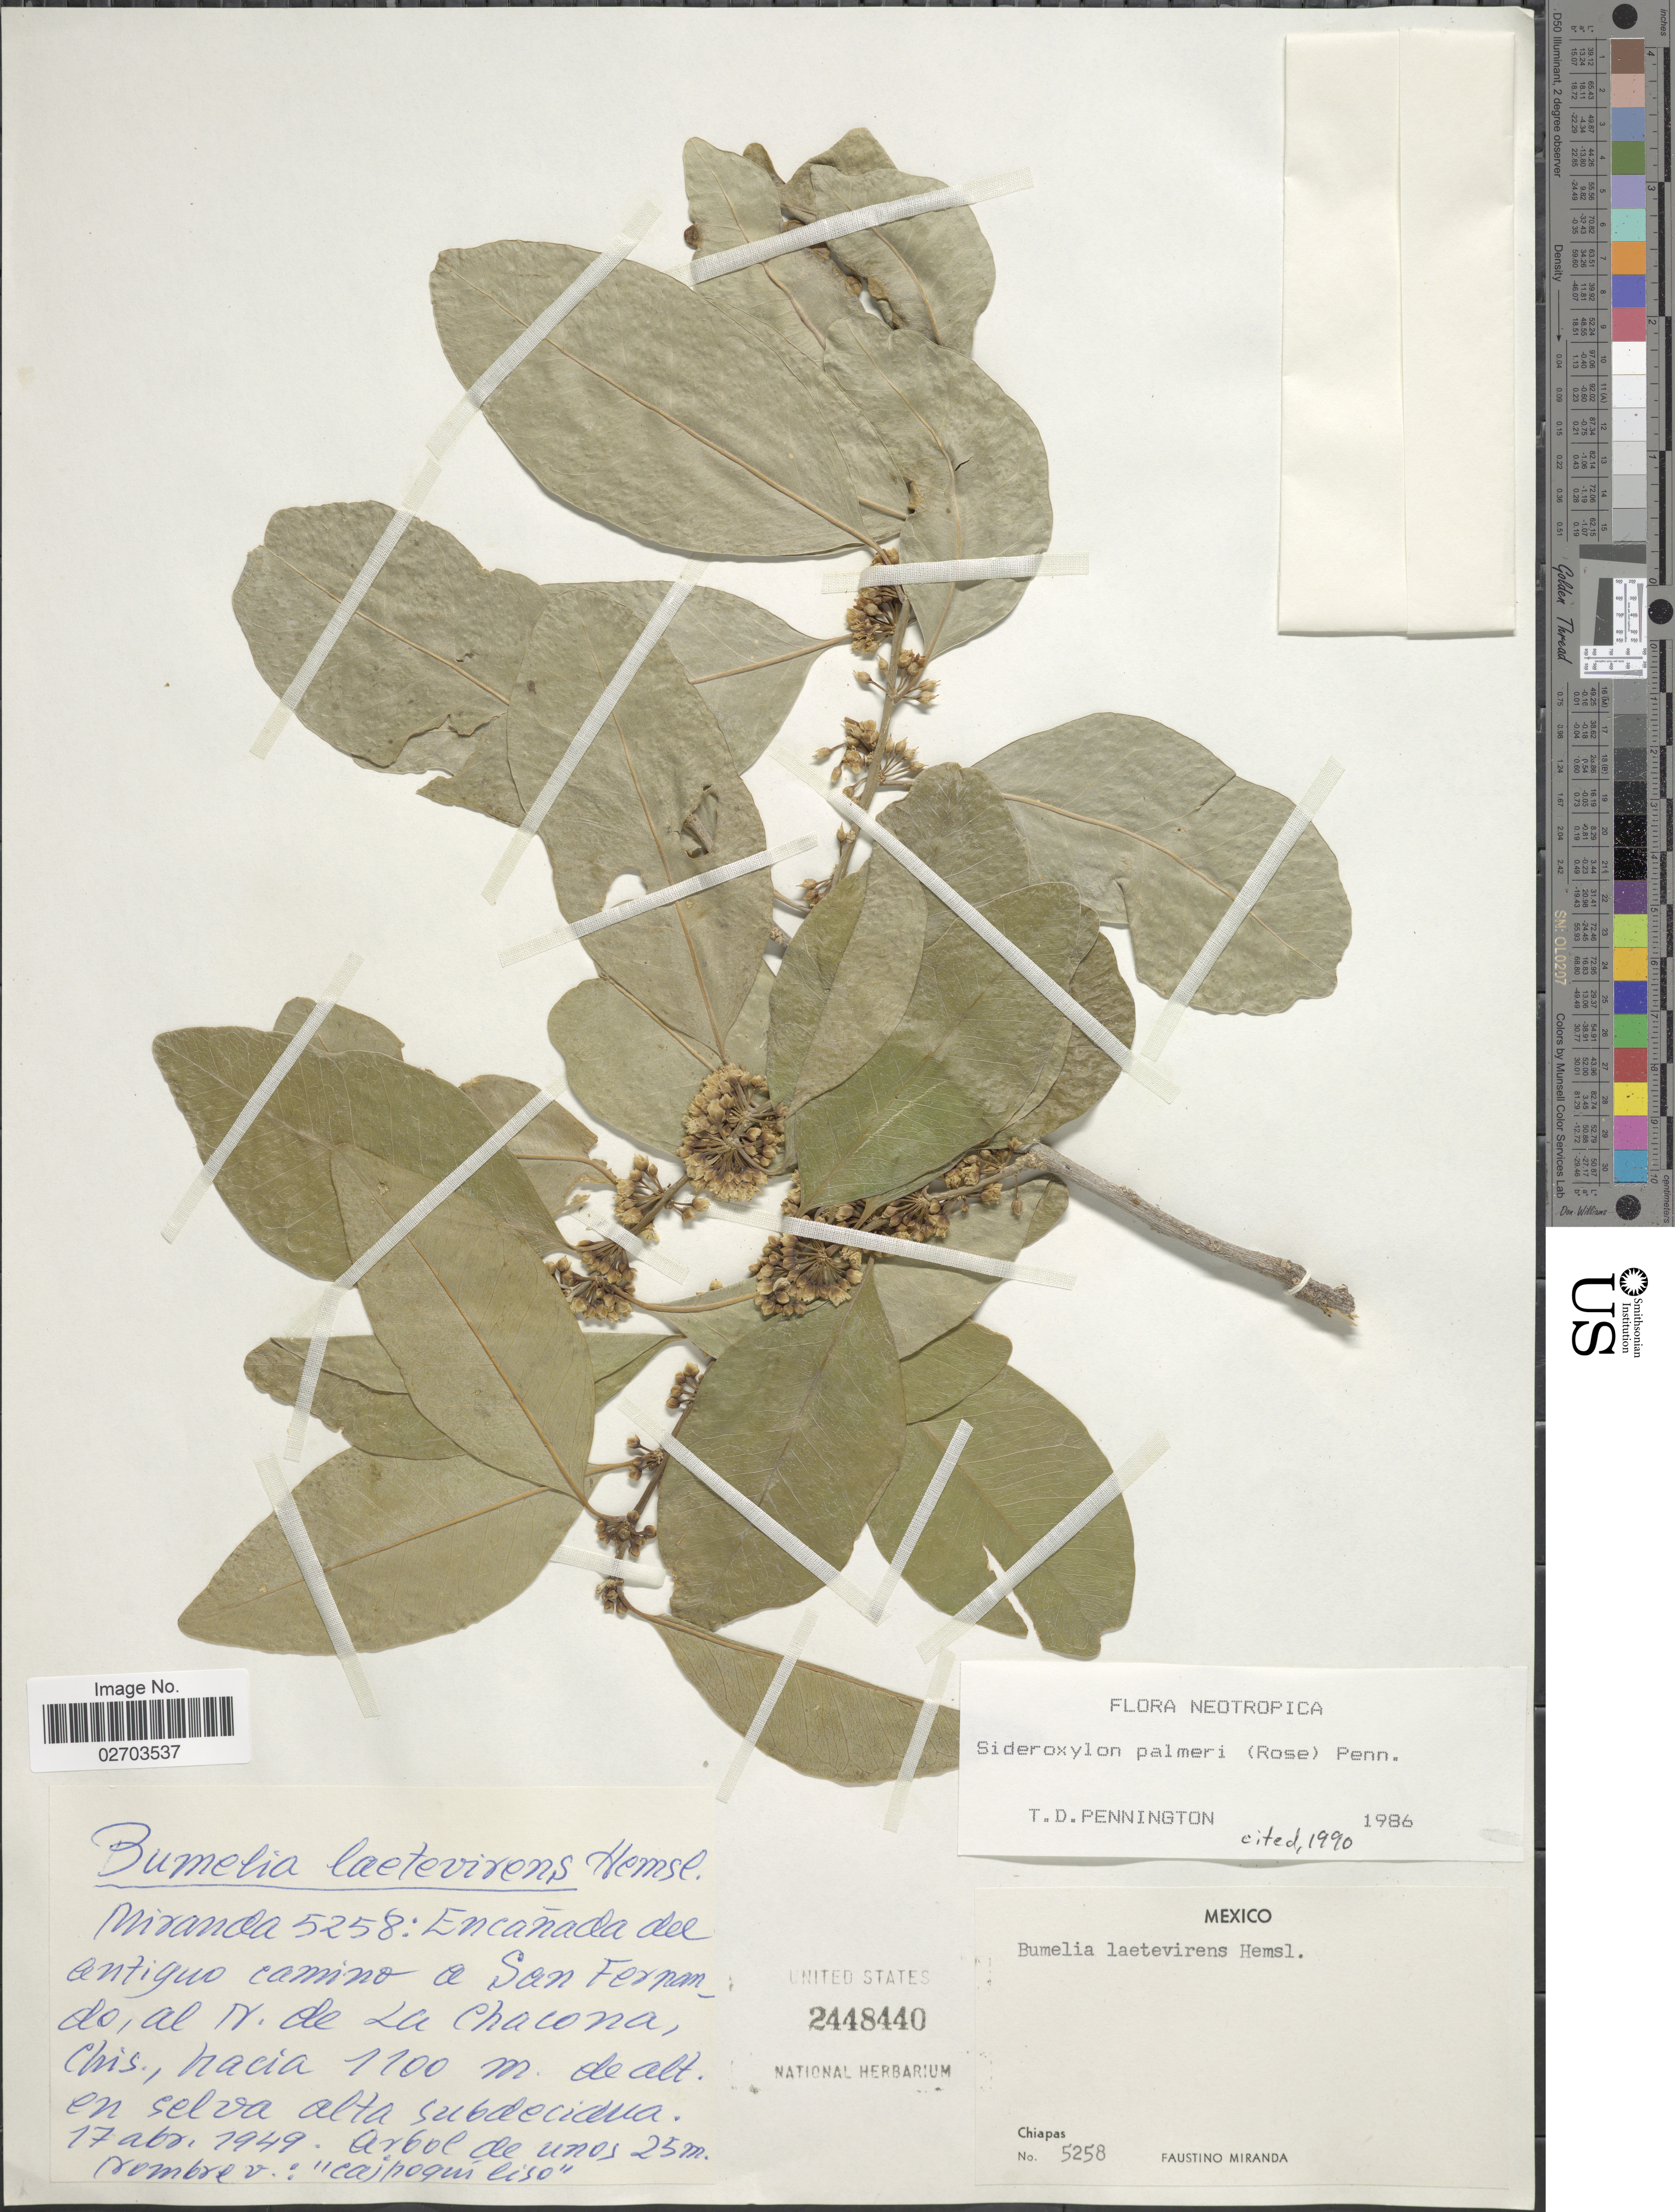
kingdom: Plantae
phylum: Tracheophyta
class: Magnoliopsida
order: Ericales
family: Sapotaceae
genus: Sideroxylon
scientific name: Sideroxylon palmeri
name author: (Rose) T.D. Penn.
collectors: F. Miranda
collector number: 5258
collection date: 1949-04-17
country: Mexico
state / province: Chiapas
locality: Encanada del antiguo camino a San Fernando, al N de La Chacona,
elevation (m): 1100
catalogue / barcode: US 2448440